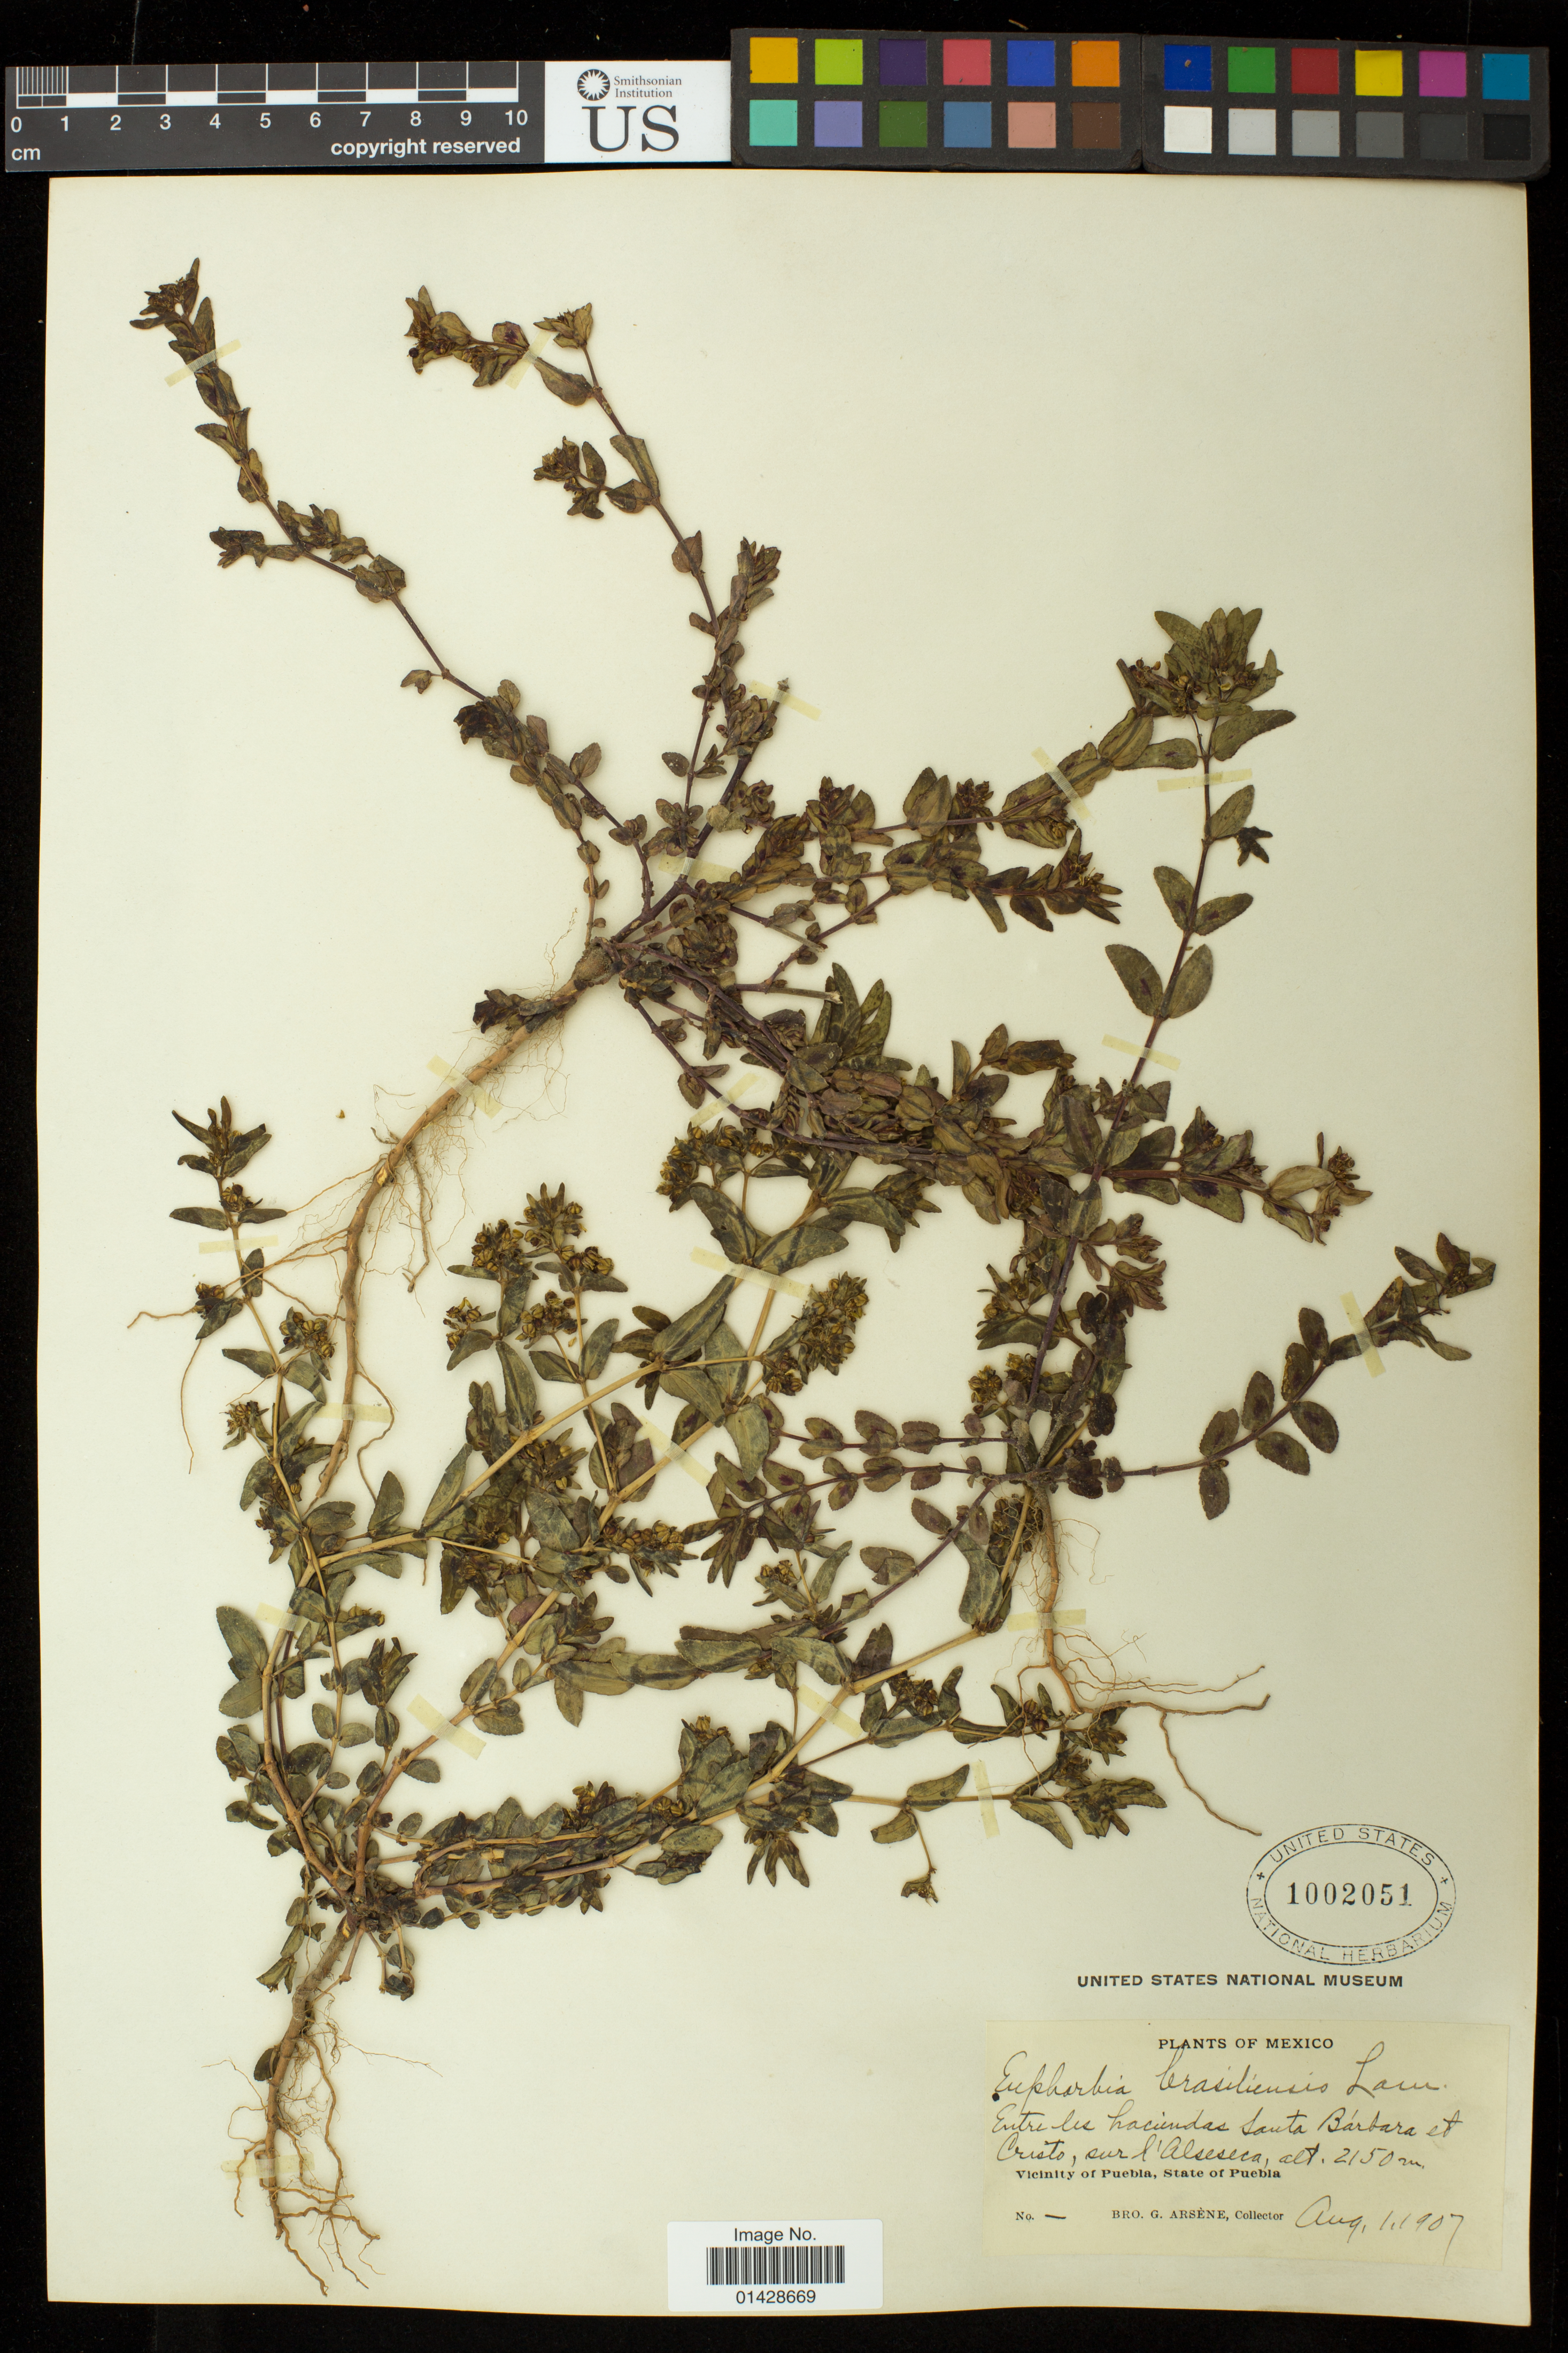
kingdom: Plantae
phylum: Tracheophyta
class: Magnoliopsida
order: Malpighiales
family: Euphorbiaceae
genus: Euphorbia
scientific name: Euphorbia nutans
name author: Lag.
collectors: Bro. G. Arsène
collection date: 1907-08-01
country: Mexico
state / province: Puebla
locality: Entre les haciendas Santa Barbara et Cristo, sur l'Alseseca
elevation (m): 2150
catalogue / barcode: US 1002051